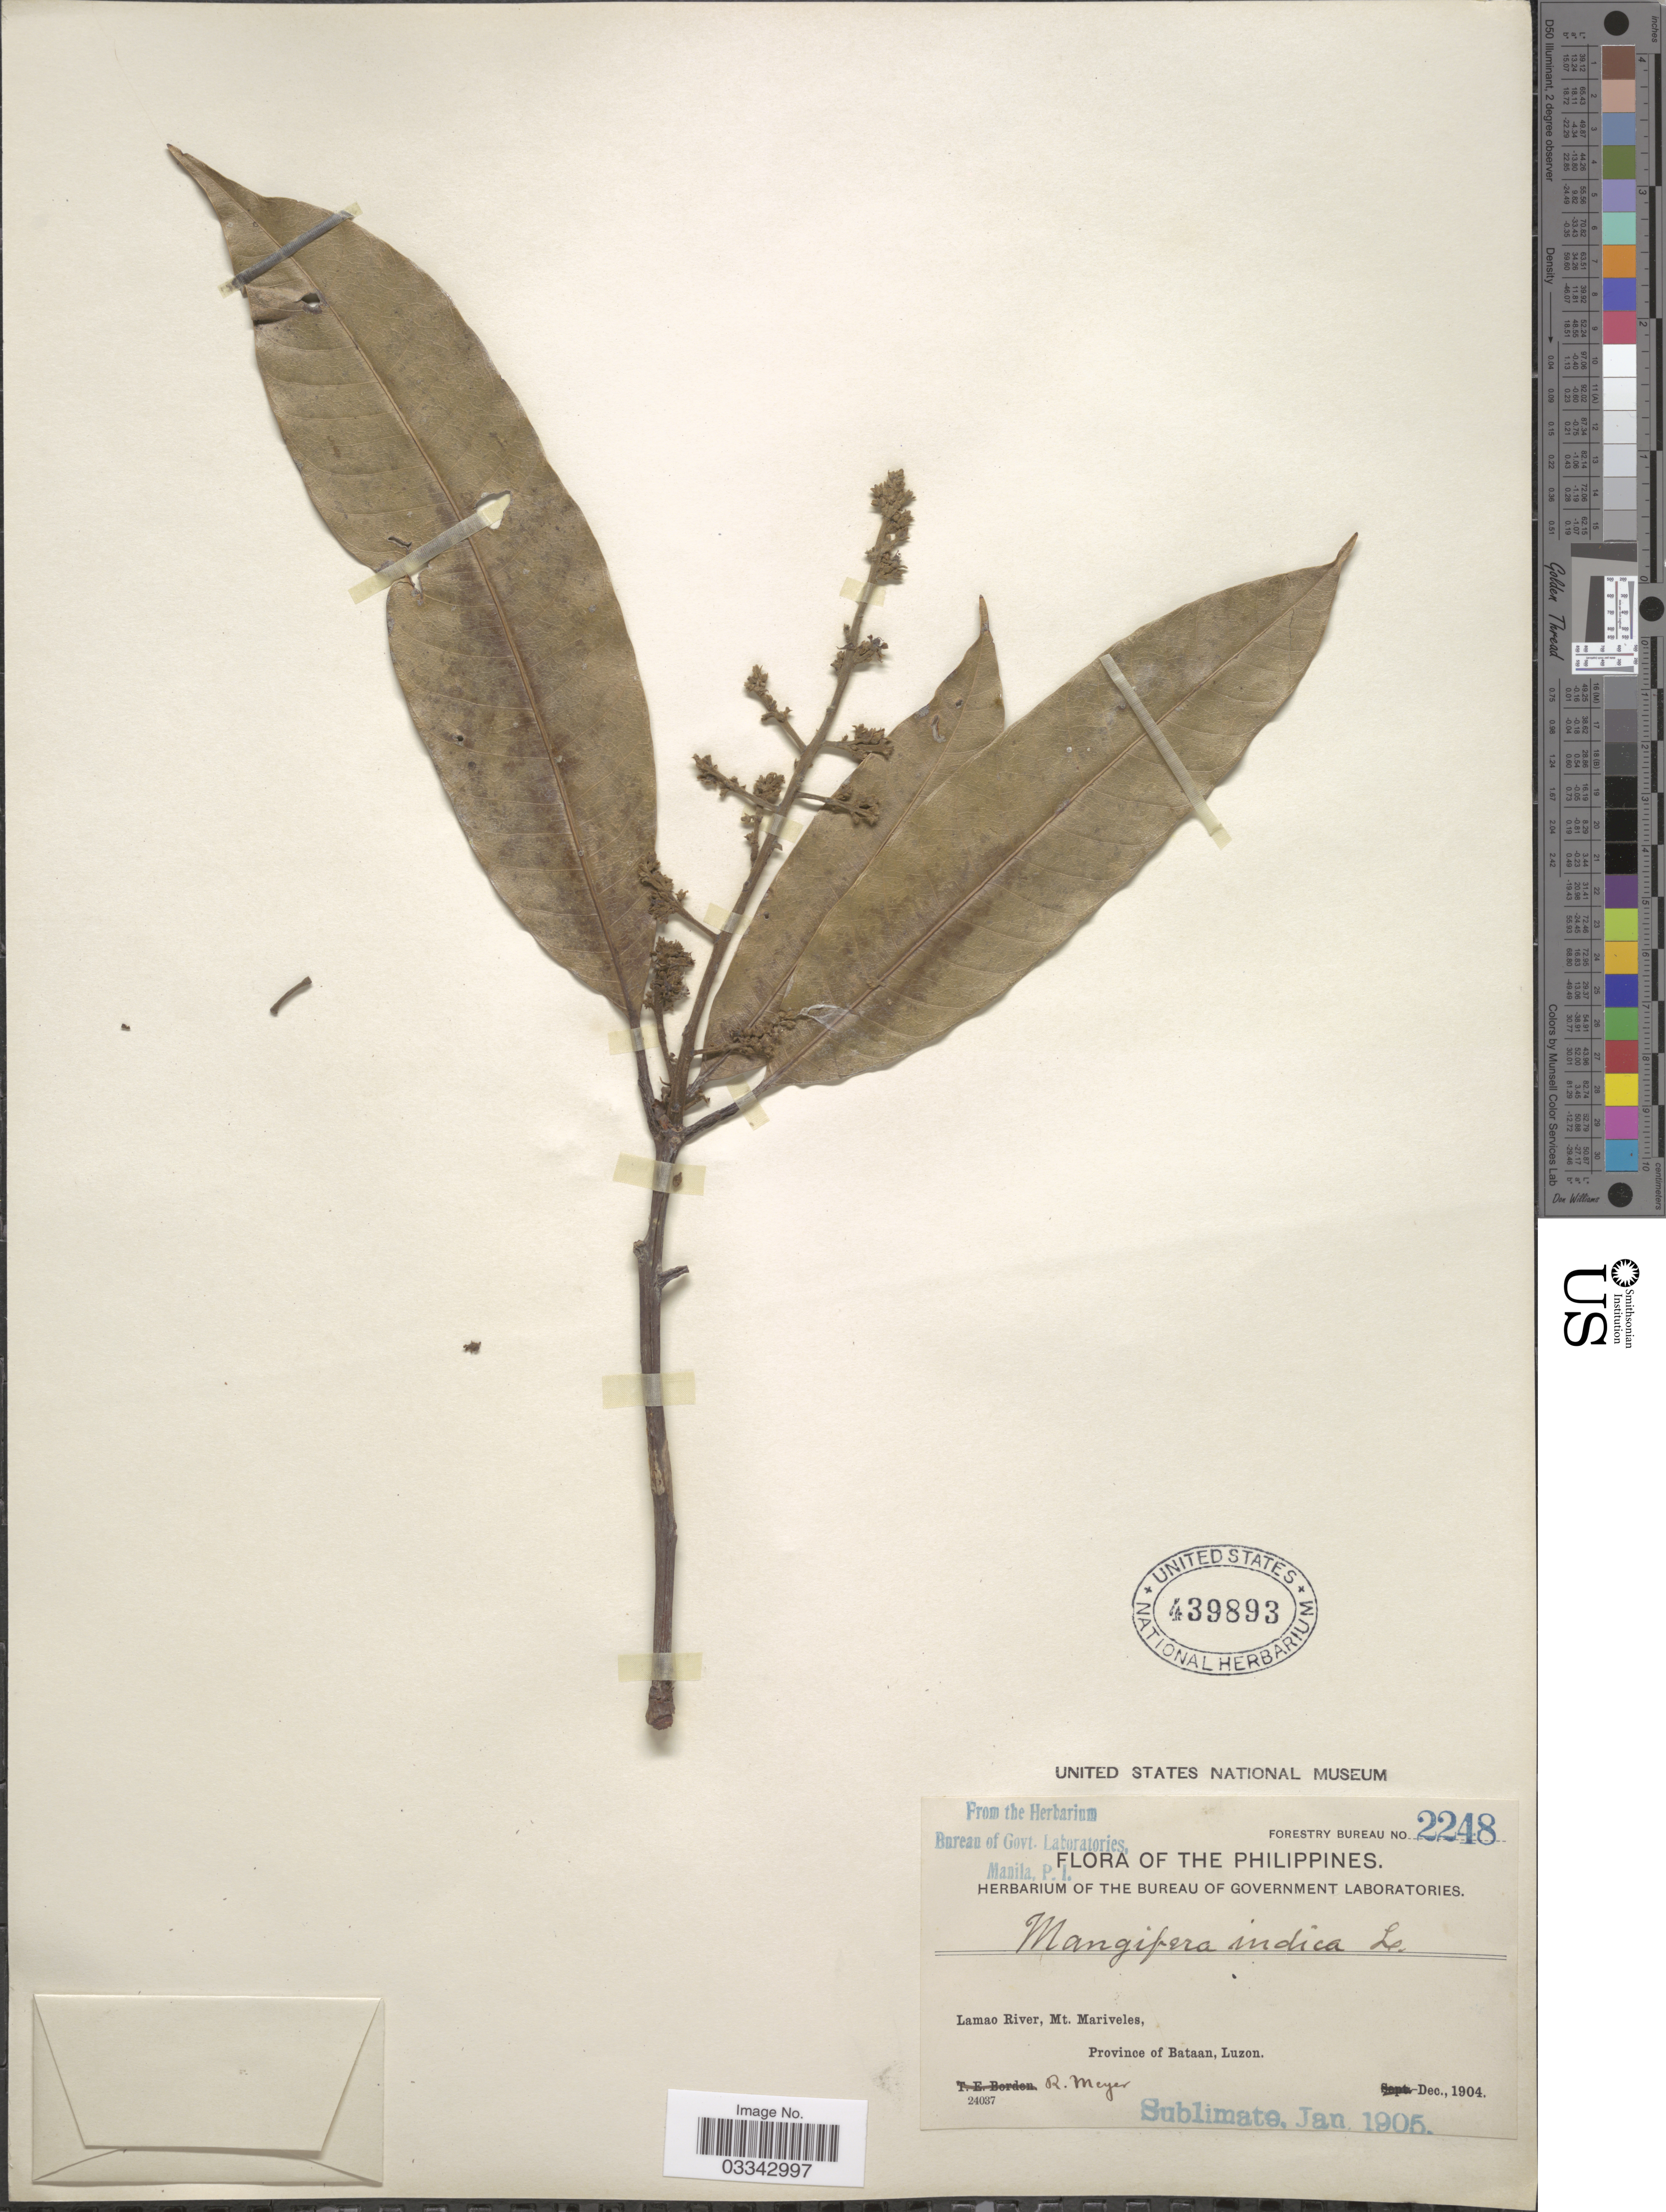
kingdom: Plantae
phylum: Tracheophyta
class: Magnoliopsida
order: Sapindales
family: Anacardiaceae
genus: Mangifera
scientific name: Mangifera indica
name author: L.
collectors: R. Meyer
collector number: Forestry Bureau 2248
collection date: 1904-12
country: Philippines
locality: Lamao River, Mt. Mariveles, Province of Bataan, Luzon.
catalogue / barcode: US 439893